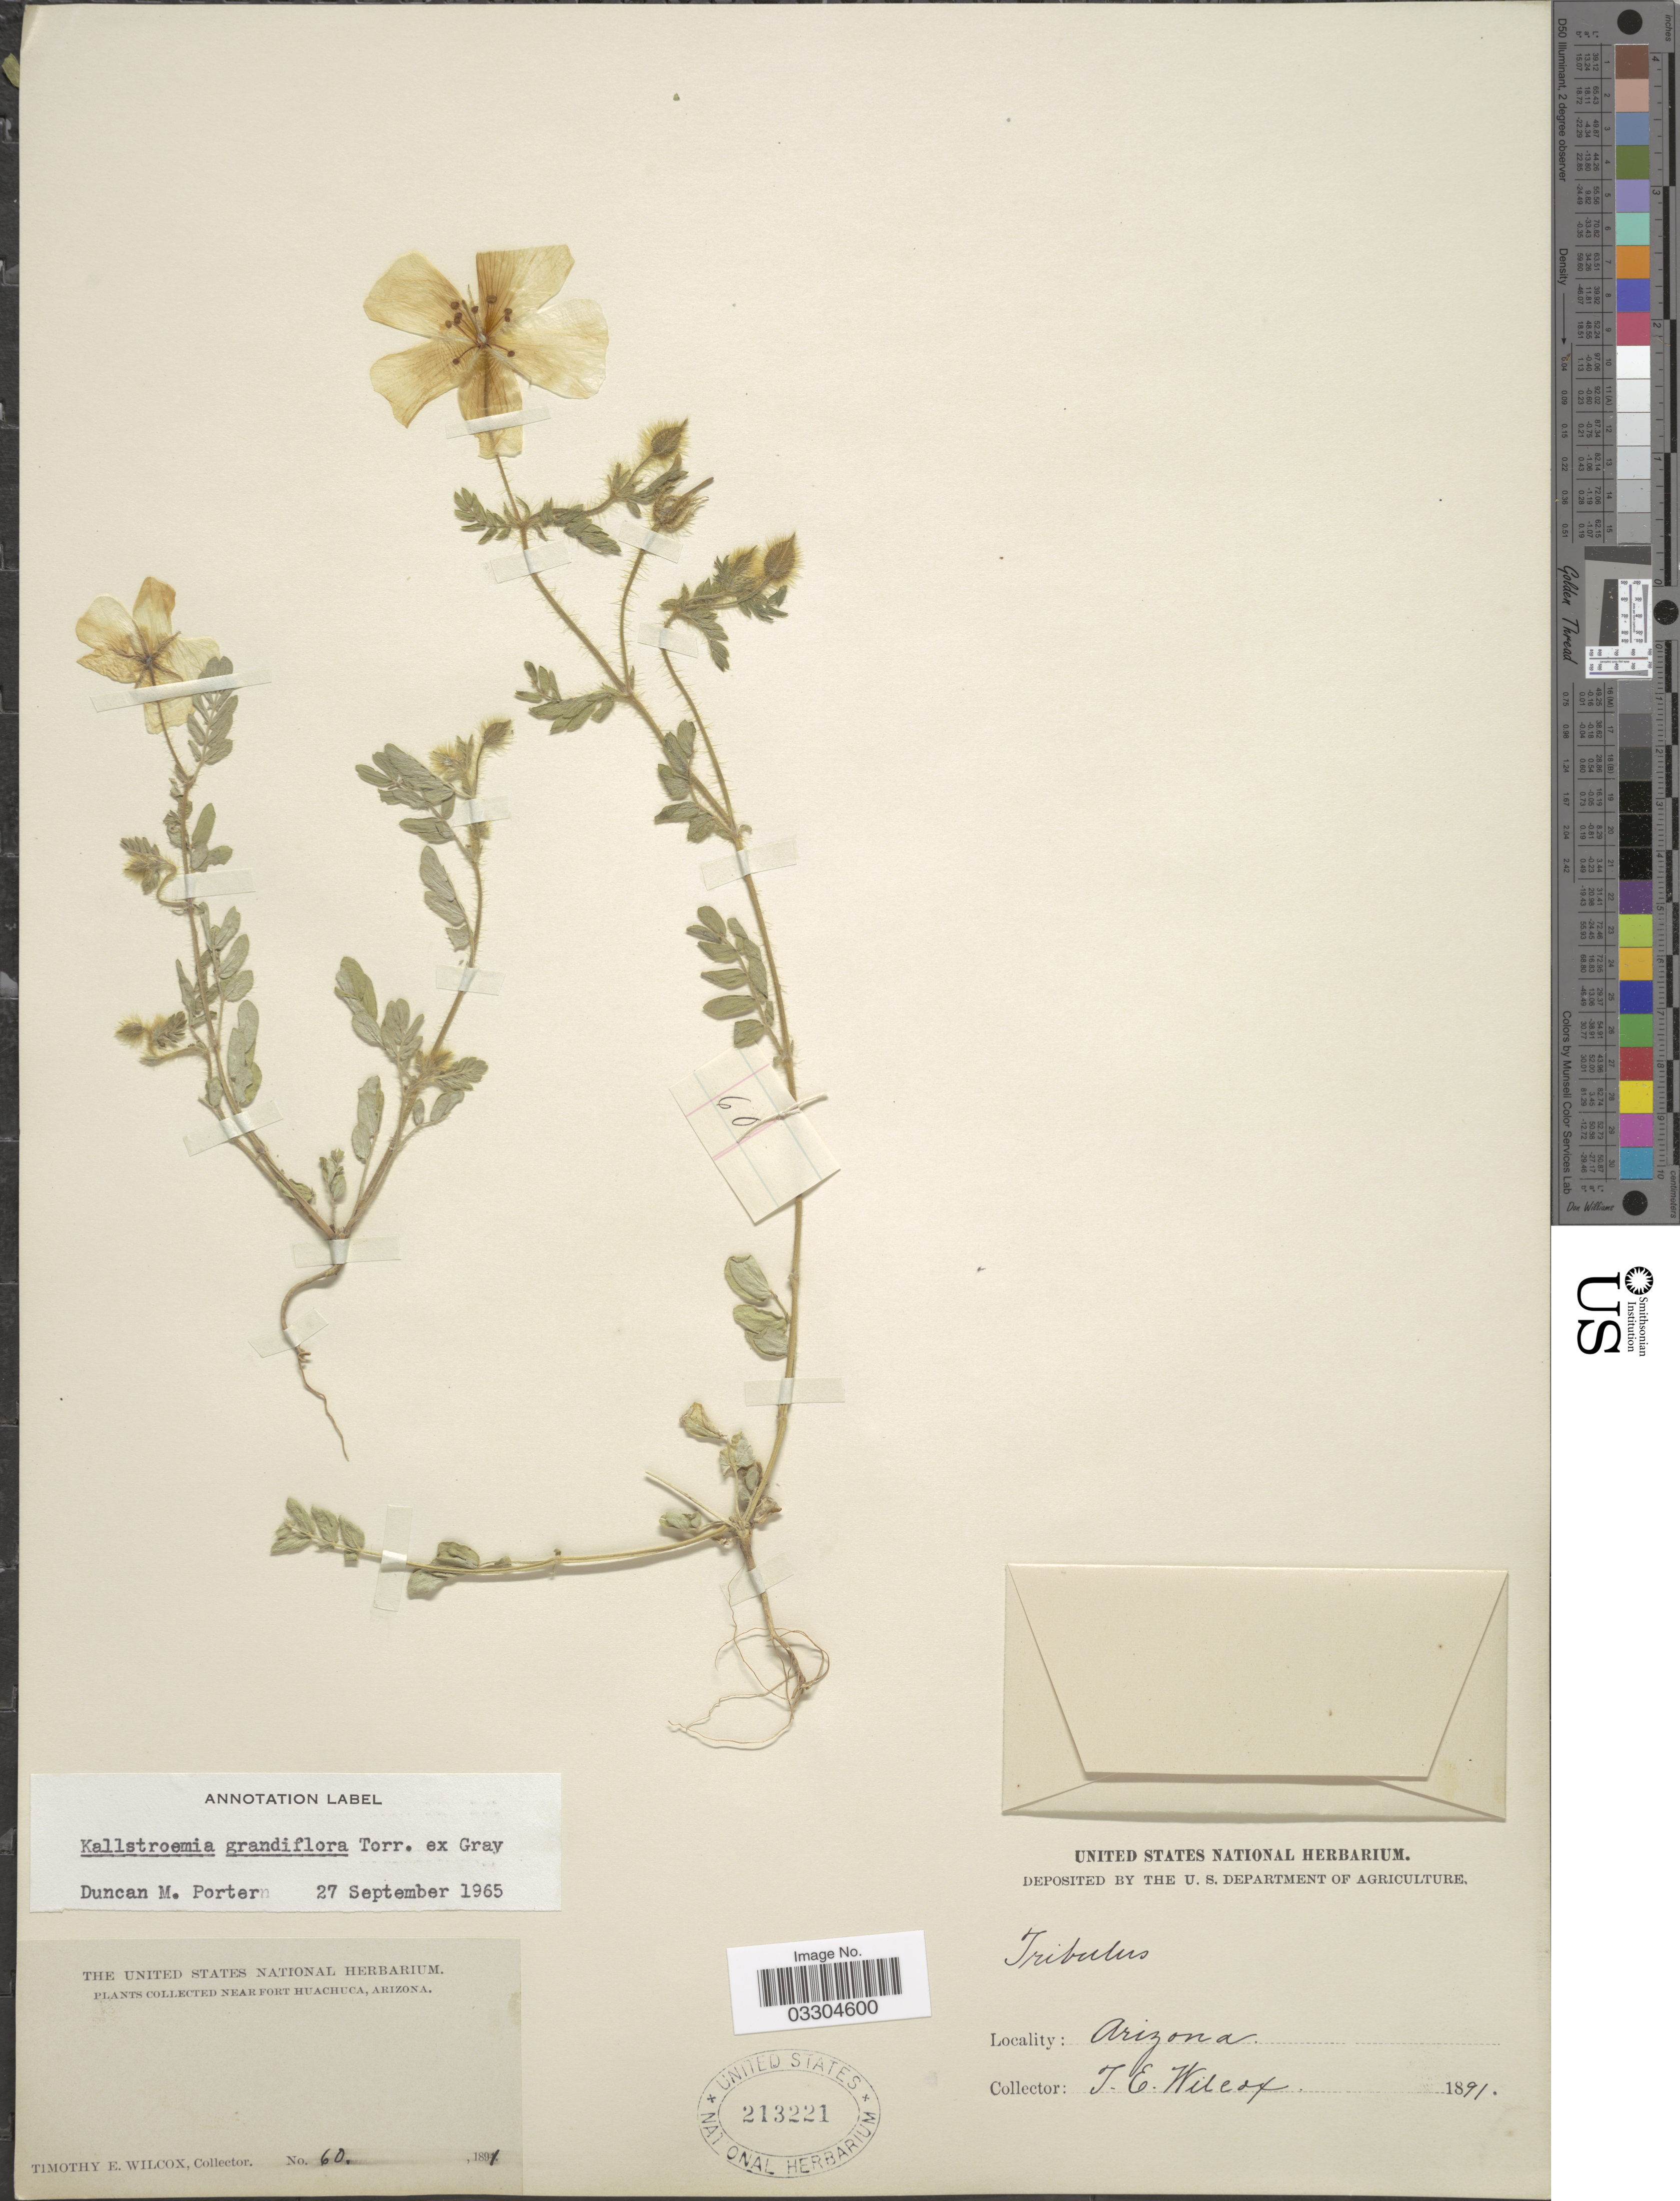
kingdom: Plantae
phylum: Tracheophyta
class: Magnoliopsida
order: Zygophyllales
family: Zygophyllaceae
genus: Kallstroemia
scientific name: Kallstroemia grandiflora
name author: Torr. ex A. Gray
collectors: T. E. Wilcox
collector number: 60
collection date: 1891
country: United States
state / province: Arizona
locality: Near Fort Huachuca.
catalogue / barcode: US 213221